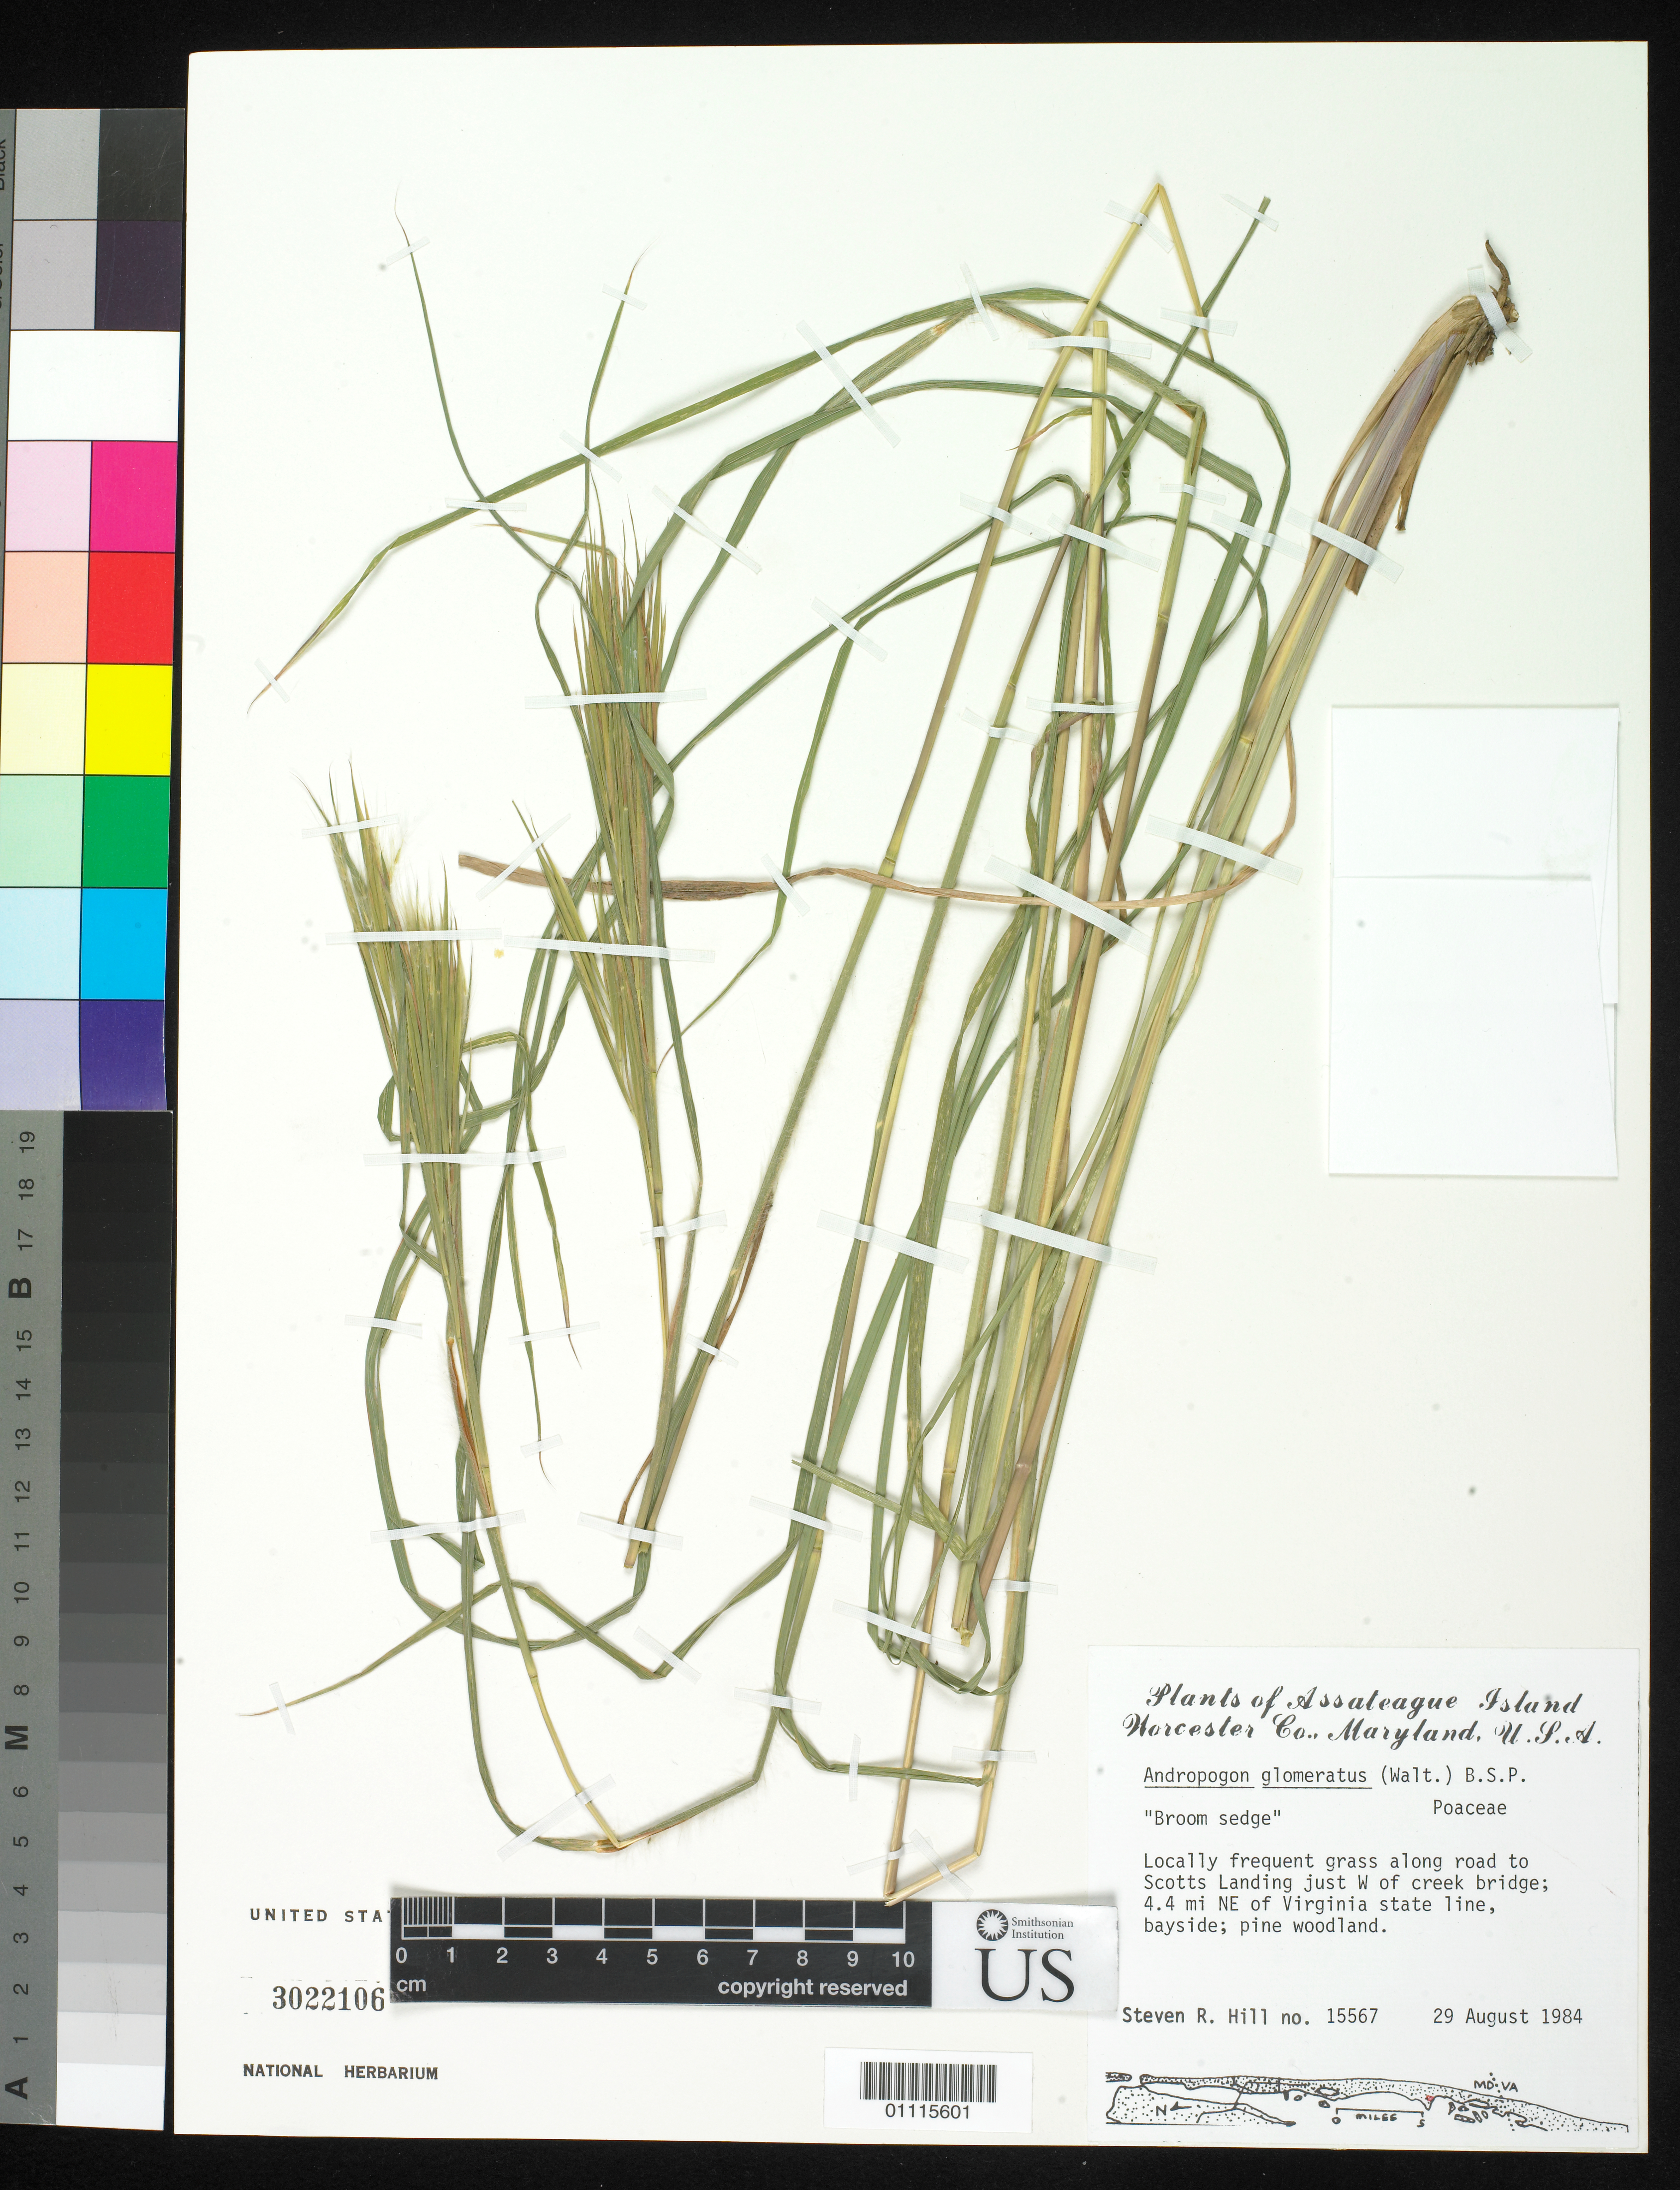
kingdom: Plantae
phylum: Tracheophyta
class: Liliopsida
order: Poales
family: Poaceae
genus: Andropogon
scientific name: Andropogon glomeratus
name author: (Walter) Britton, Stearns & Poggenb.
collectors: S. Hill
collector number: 15567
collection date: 1984-08-29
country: United States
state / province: Maryland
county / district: Worcester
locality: Along road to Scotts Landing just W of creek bridge; 4.4 mi. NE of Virginia State line, bayside; pine woodland.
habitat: bayside, pine woodland.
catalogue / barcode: US 3022106